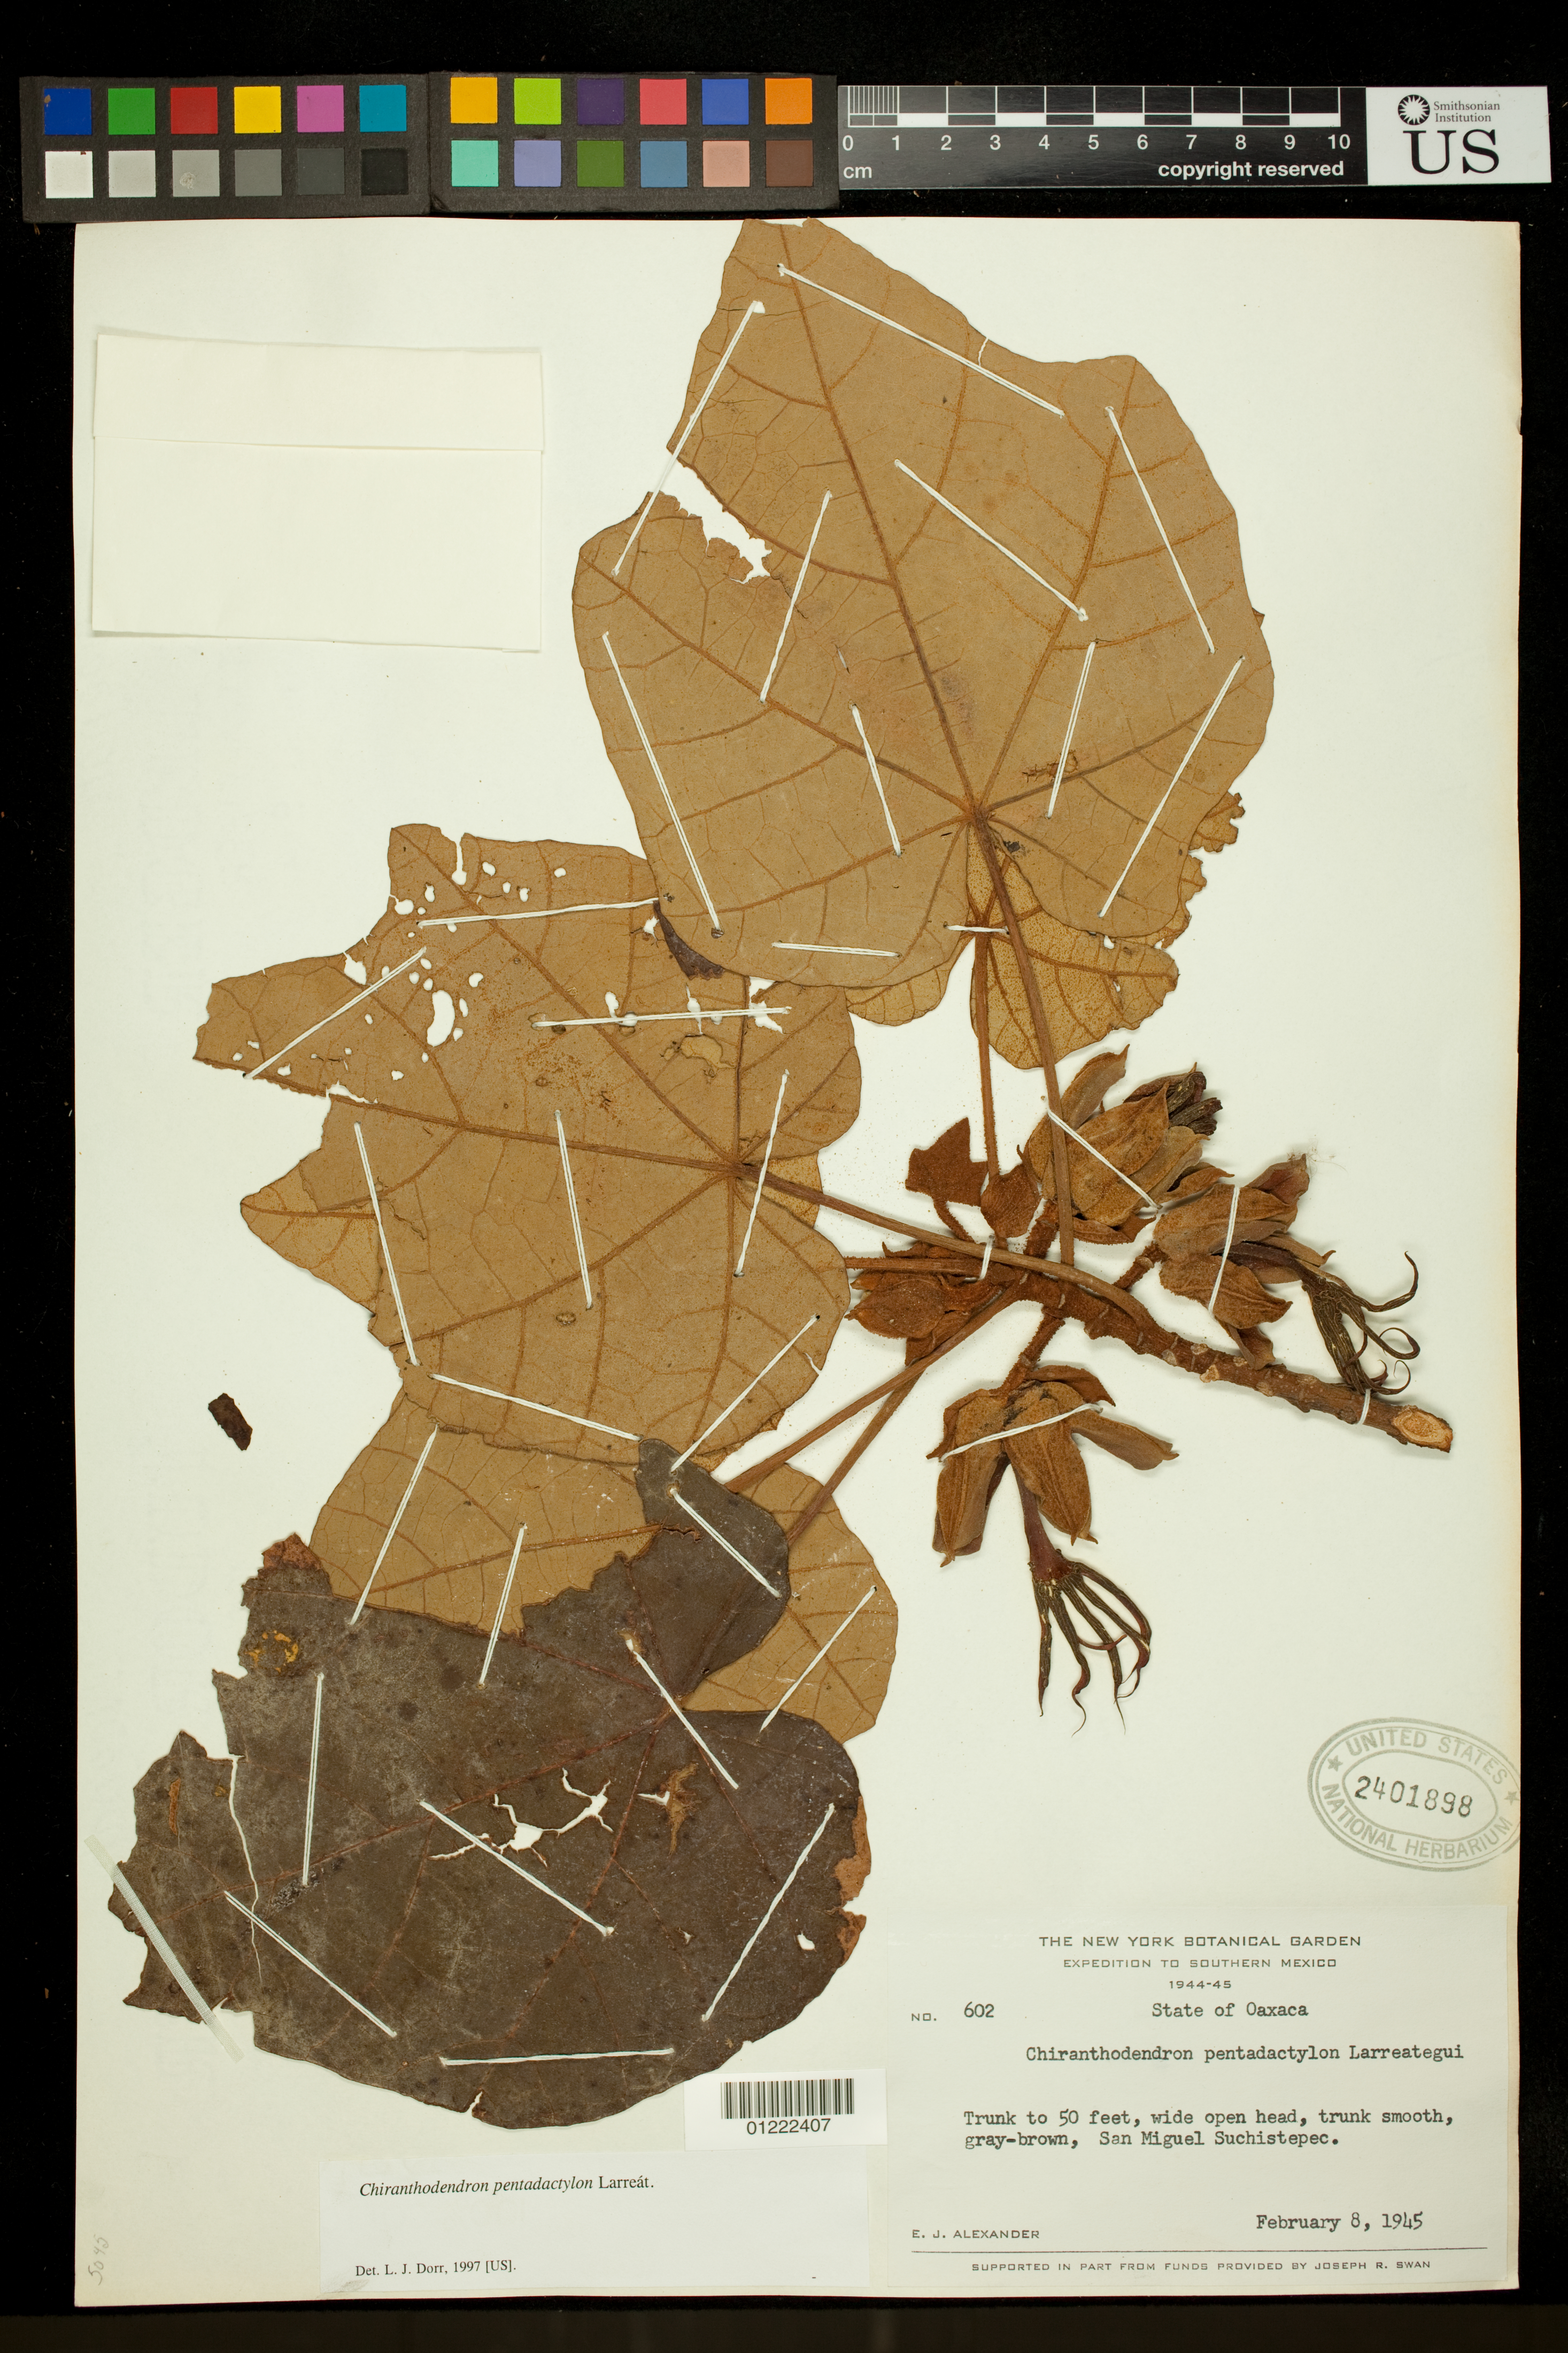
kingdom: Plantae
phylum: Tracheophyta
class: Magnoliopsida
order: Malvales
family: Malvaceae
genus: Chiranthodendron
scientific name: Chiranthodendron pentadactylon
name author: Larreat.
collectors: E. J. Alexander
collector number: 602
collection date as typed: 2/8/1945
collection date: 1945-02-08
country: Mexico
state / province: Oaxaca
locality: San Miguel Suchistepec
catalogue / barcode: US 2401898